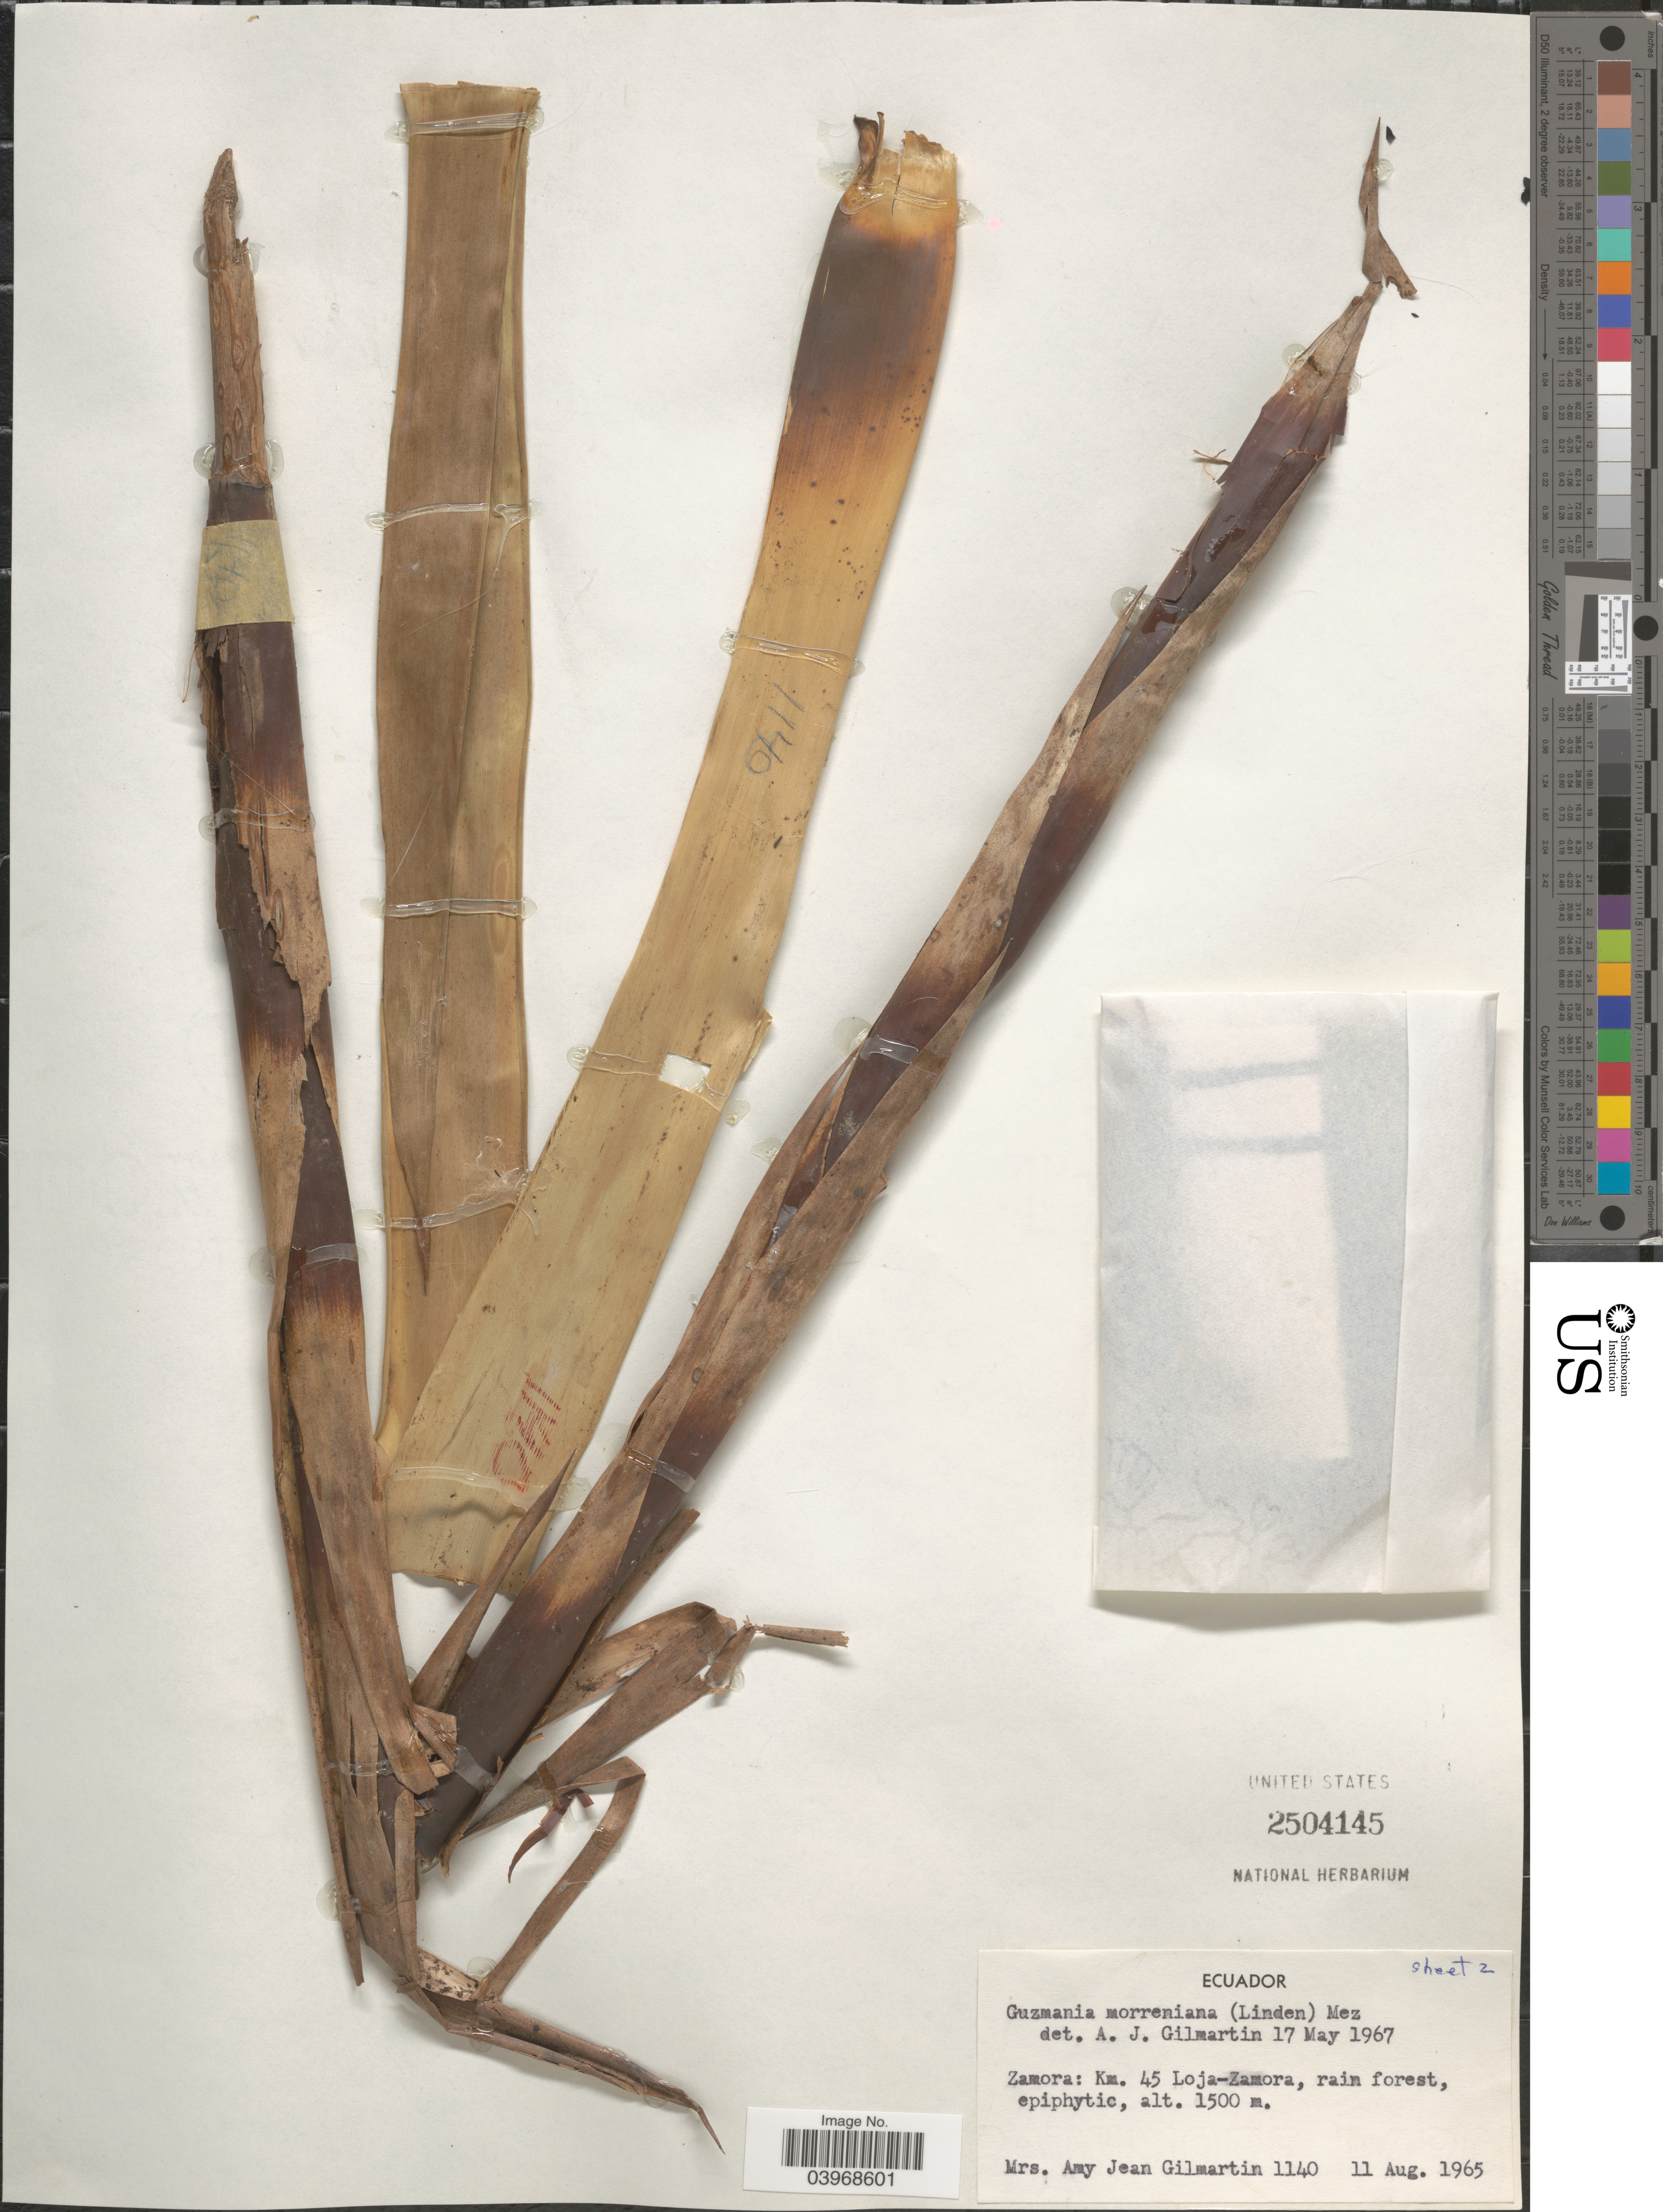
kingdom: Plantae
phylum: Tracheophyta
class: Liliopsida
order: Poales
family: Bromeliaceae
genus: Guzmania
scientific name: Guzmania morreniana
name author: (Linden ex É. Morren) Mez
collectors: A. J. Gilmartin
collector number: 1140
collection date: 1965-08-11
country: Ecuador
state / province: Zamora-Chinchipe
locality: Zamora: Km. 45 Loja-Zamora, rain forest.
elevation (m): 1500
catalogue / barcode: US 2504145